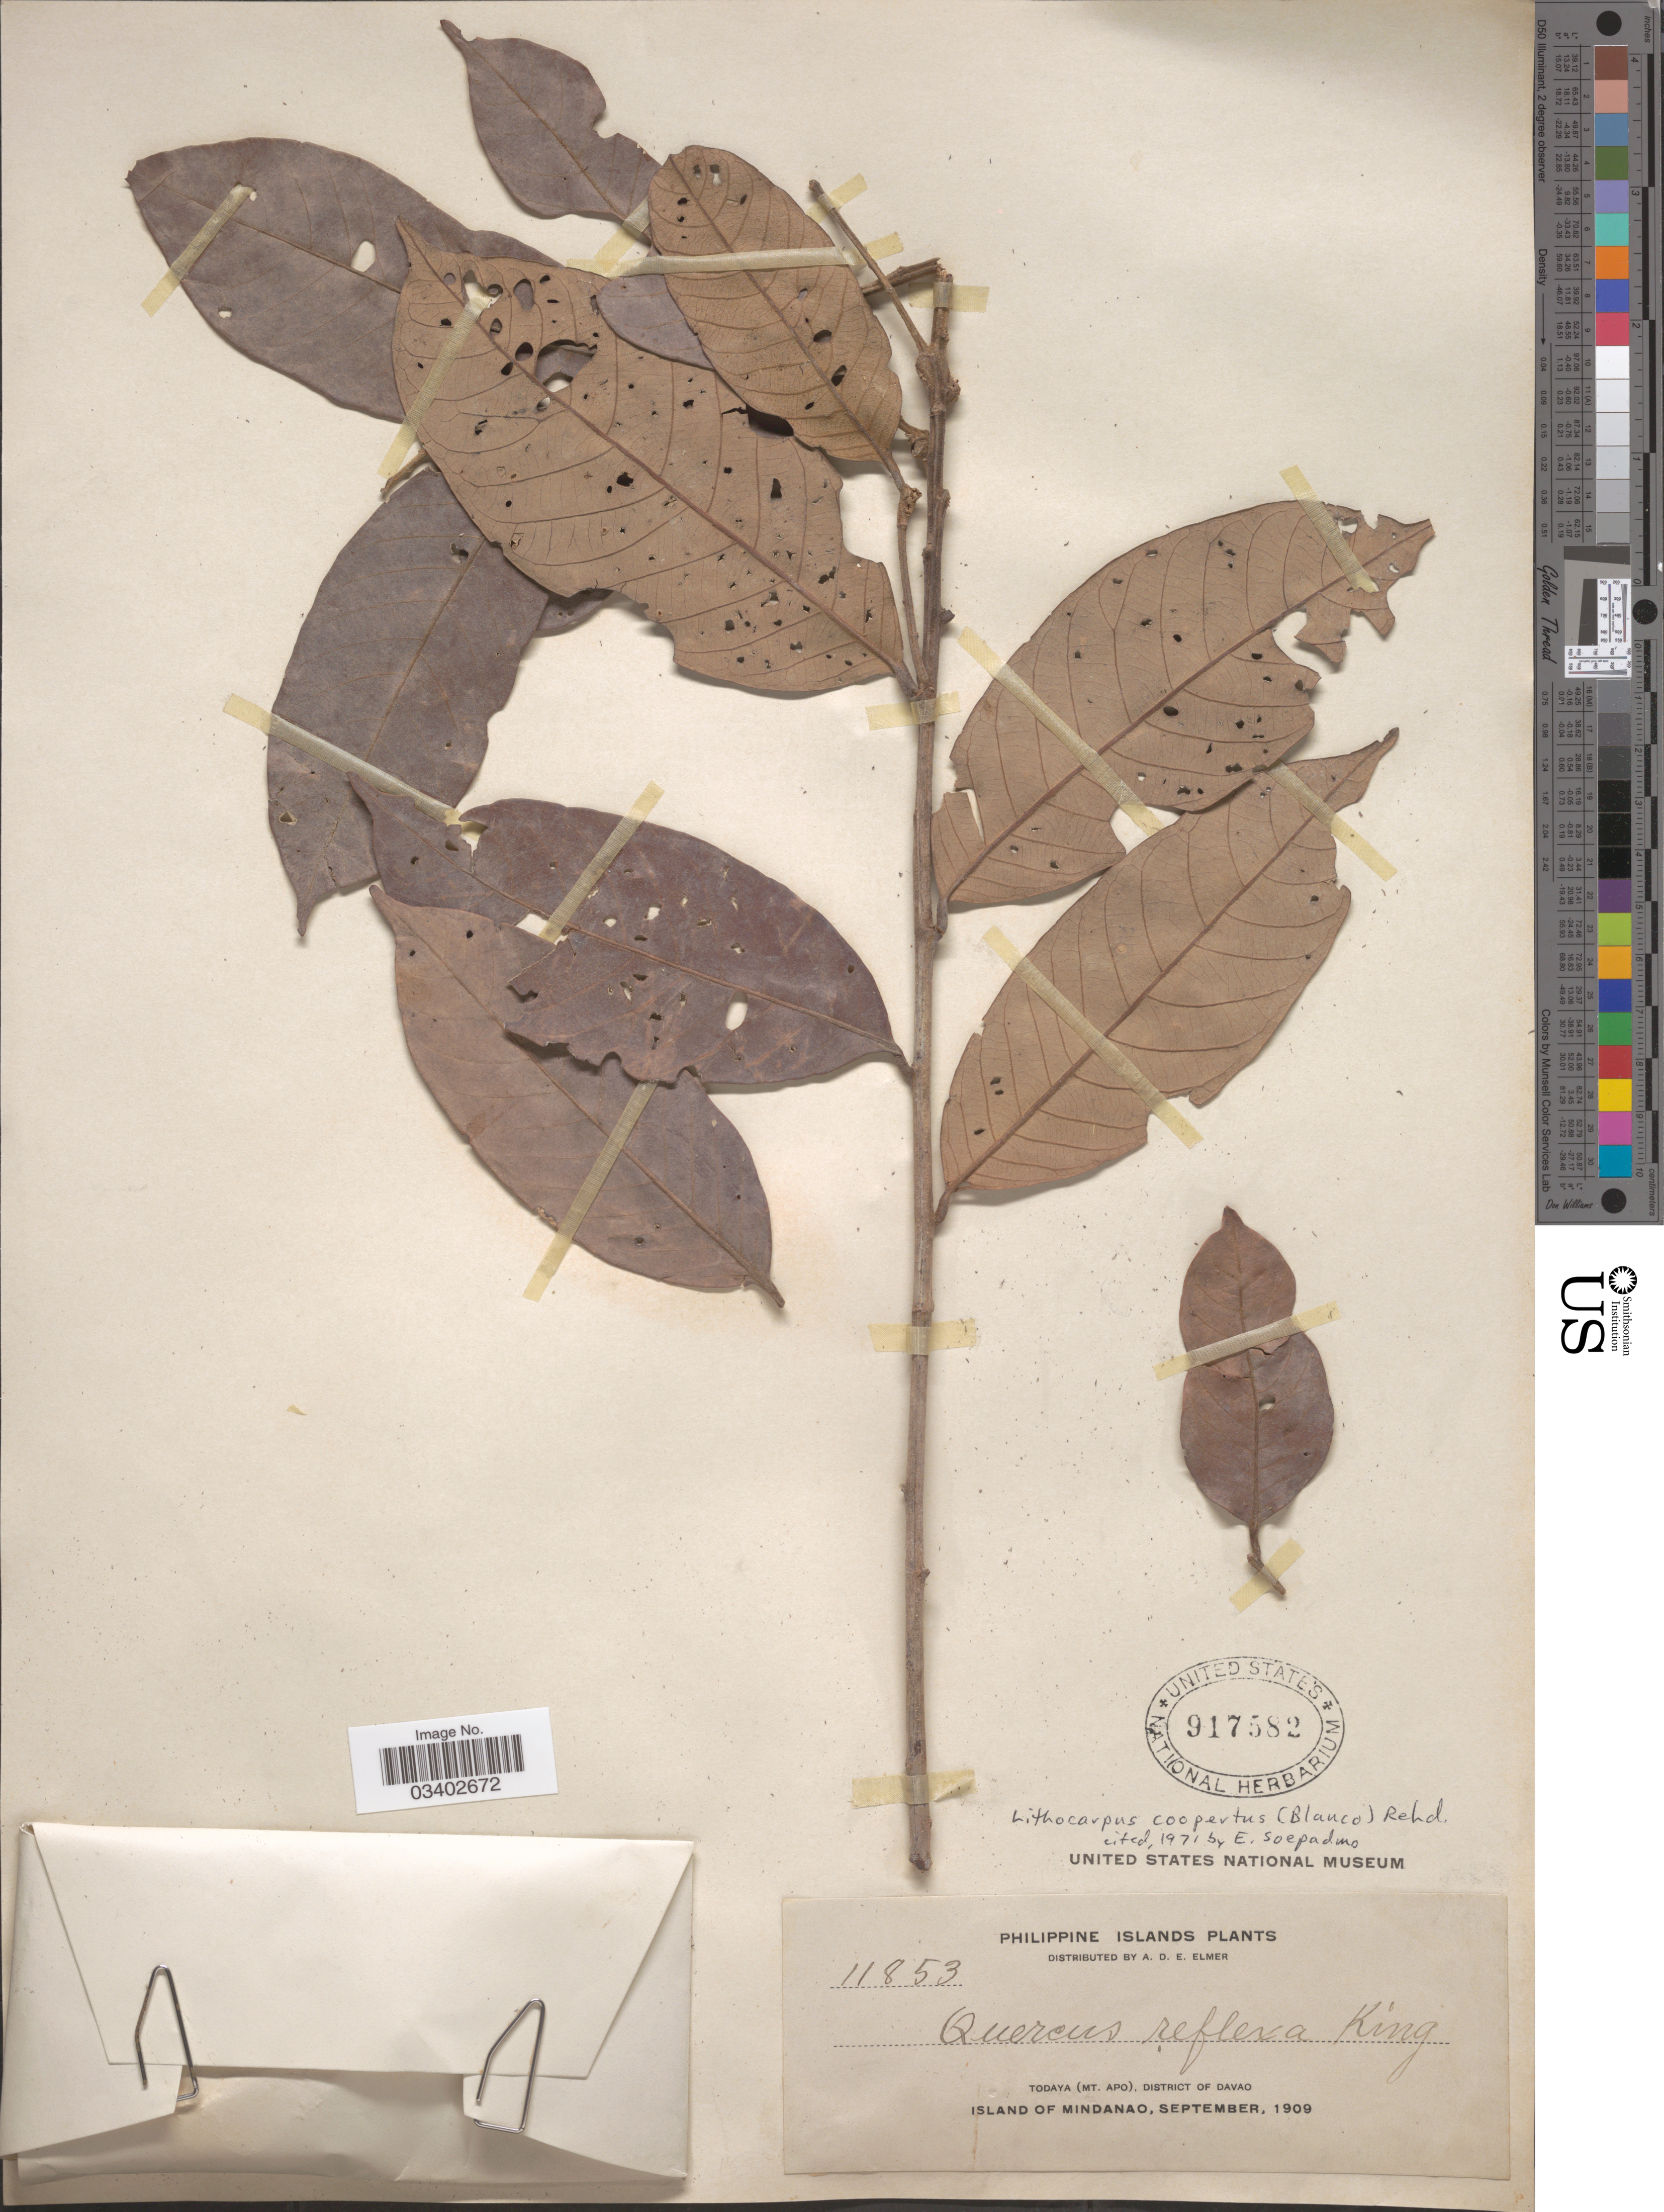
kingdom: Plantae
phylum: Tracheophyta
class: Magnoliopsida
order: Fagales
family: Fagaceae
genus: Lithocarpus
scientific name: Lithocarpus coopertus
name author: (Blanco) Rehder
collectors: A. D. E. Elmer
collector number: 11853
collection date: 1909-09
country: Philippines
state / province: Davao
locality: Todaya (Mt. Apo), District of Davao. Island of Mindanao.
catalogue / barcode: US 917582